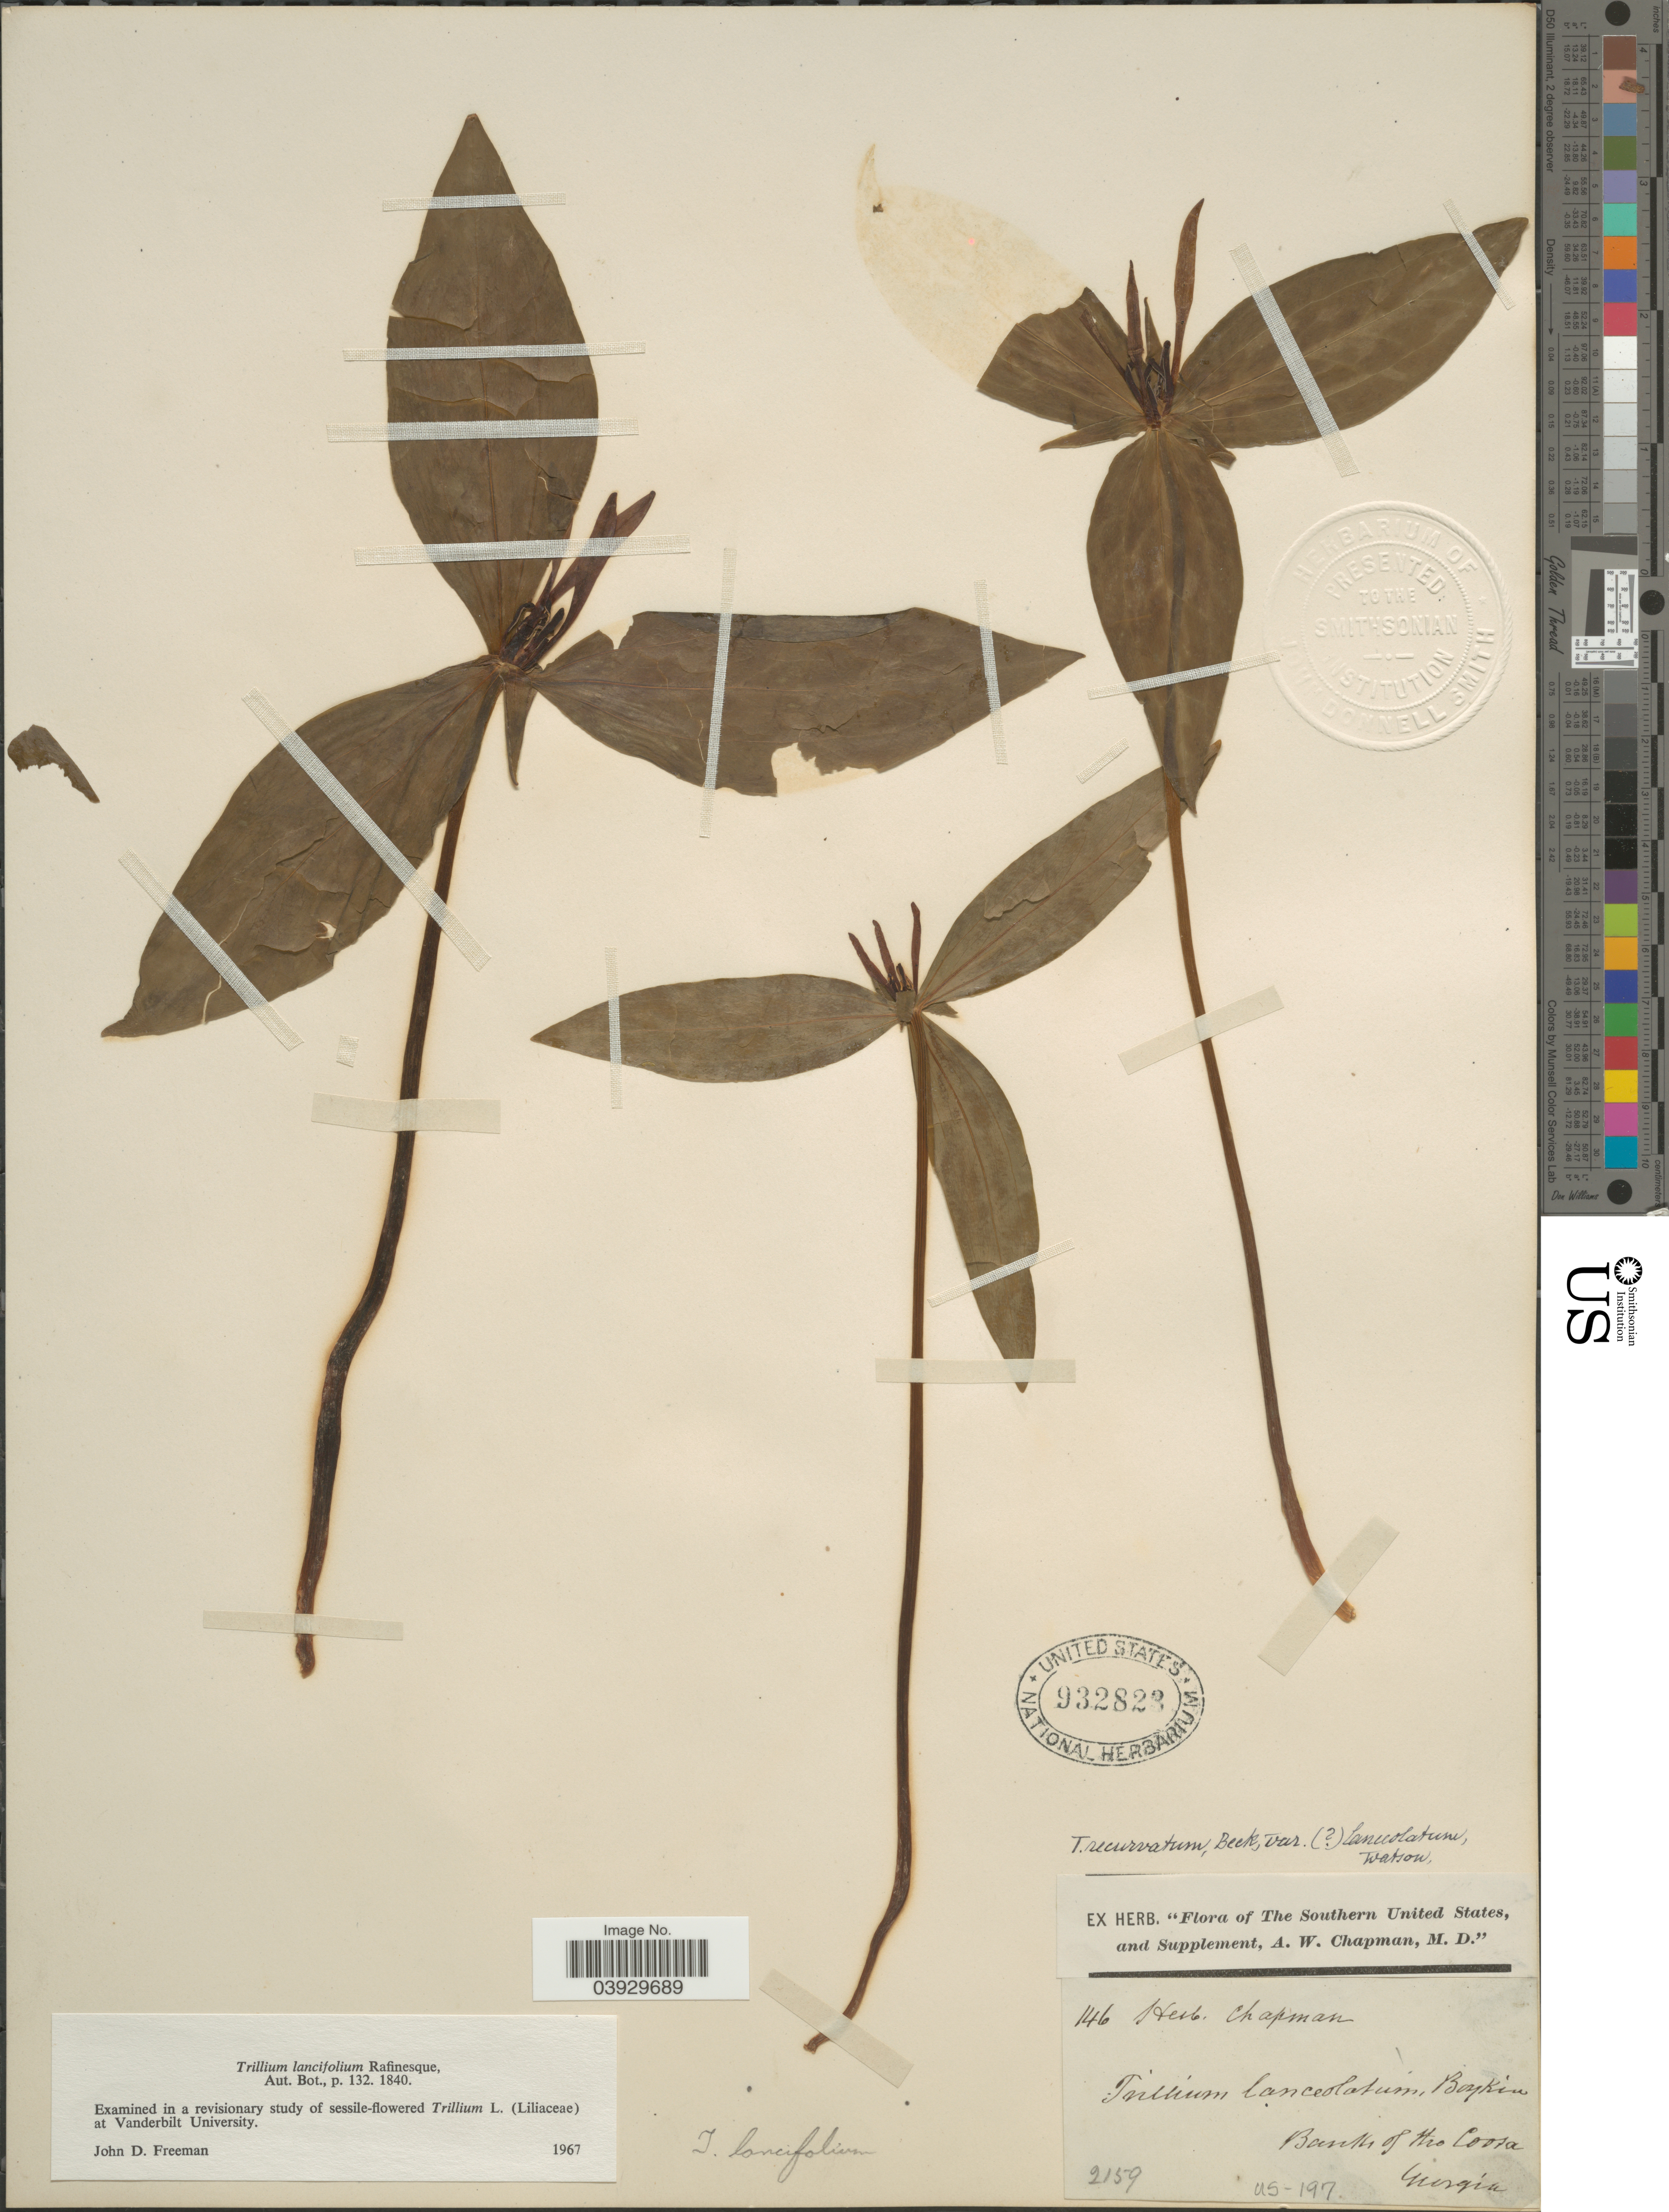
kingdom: Plantae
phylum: Tracheophyta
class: Liliopsida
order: Liliales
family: Melanthiaceae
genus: Trillium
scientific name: Trillium lancifolium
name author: Raf.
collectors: ex herb. A.W. Chapman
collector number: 146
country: United States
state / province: Georgia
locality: The Southern United States. Banks of the Coosa.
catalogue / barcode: US 932823